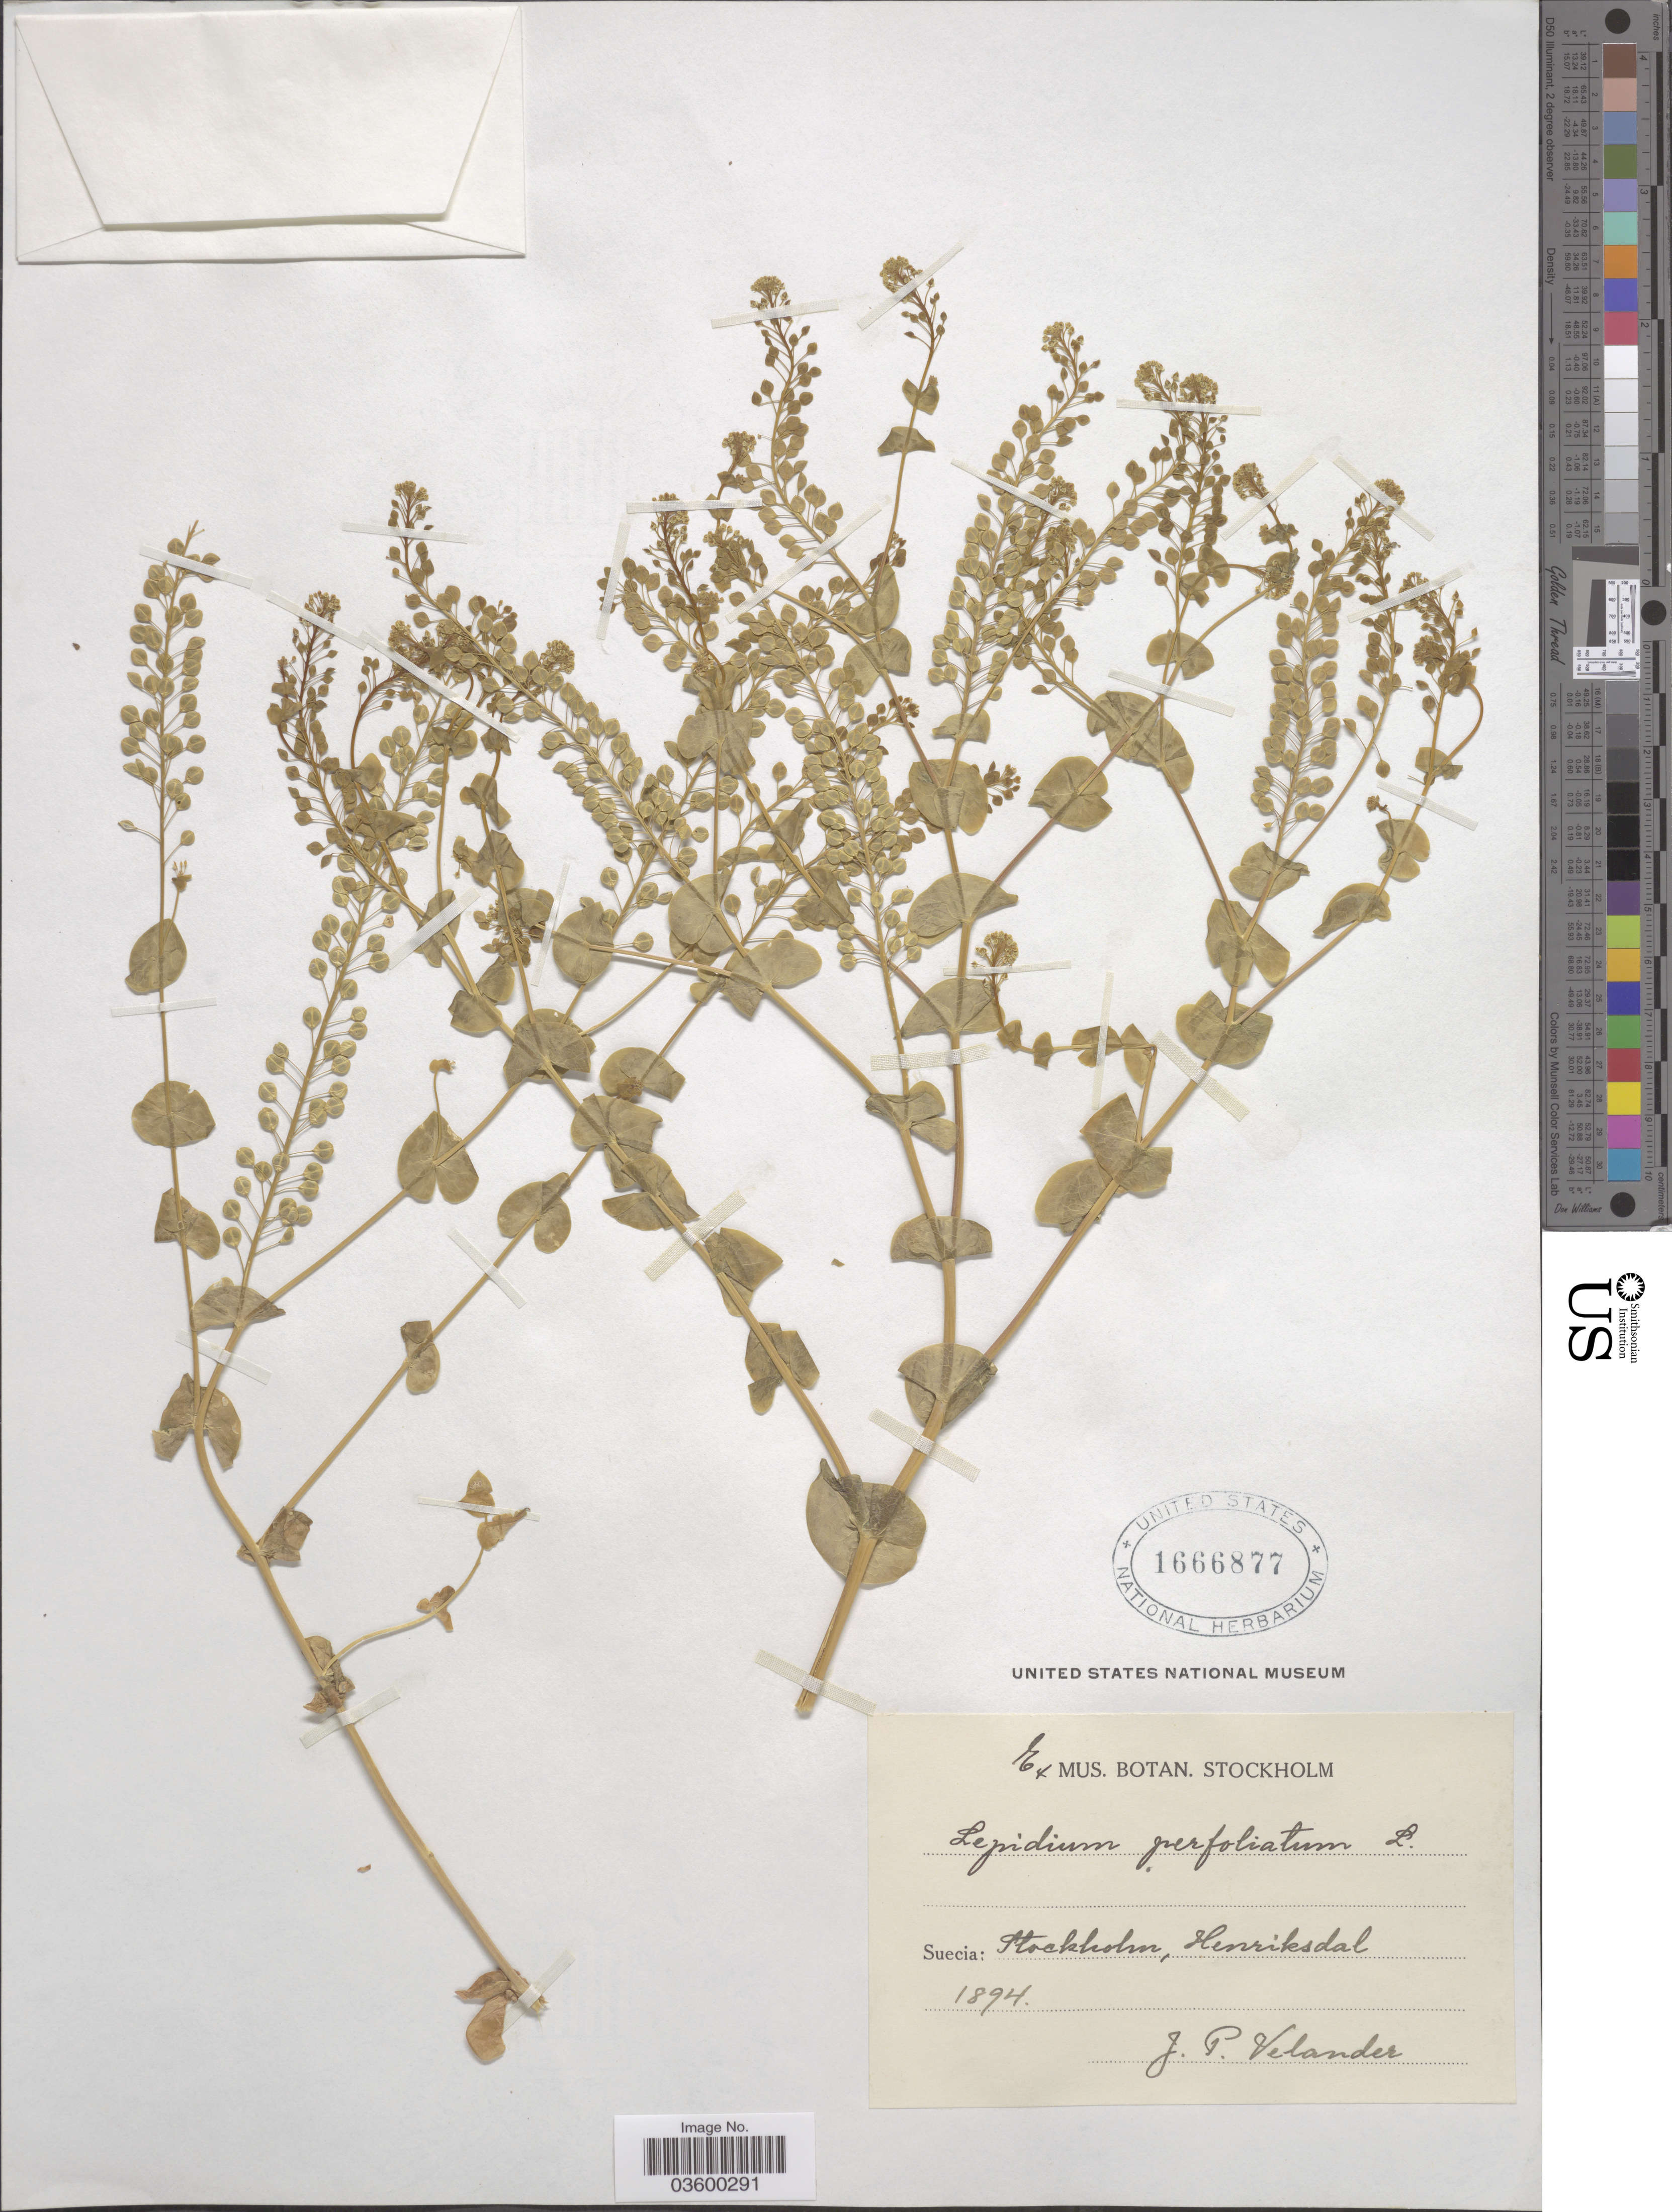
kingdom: Plantae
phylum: Tracheophyta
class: Magnoliopsida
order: Brassicales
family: Brassicaceae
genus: Lepidium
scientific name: Lepidium perfoliatum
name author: L.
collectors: J. Velander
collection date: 1894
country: Sweden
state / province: Stockholm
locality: Suecia: Stockholms, Henriksdal.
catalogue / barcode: US 1666877